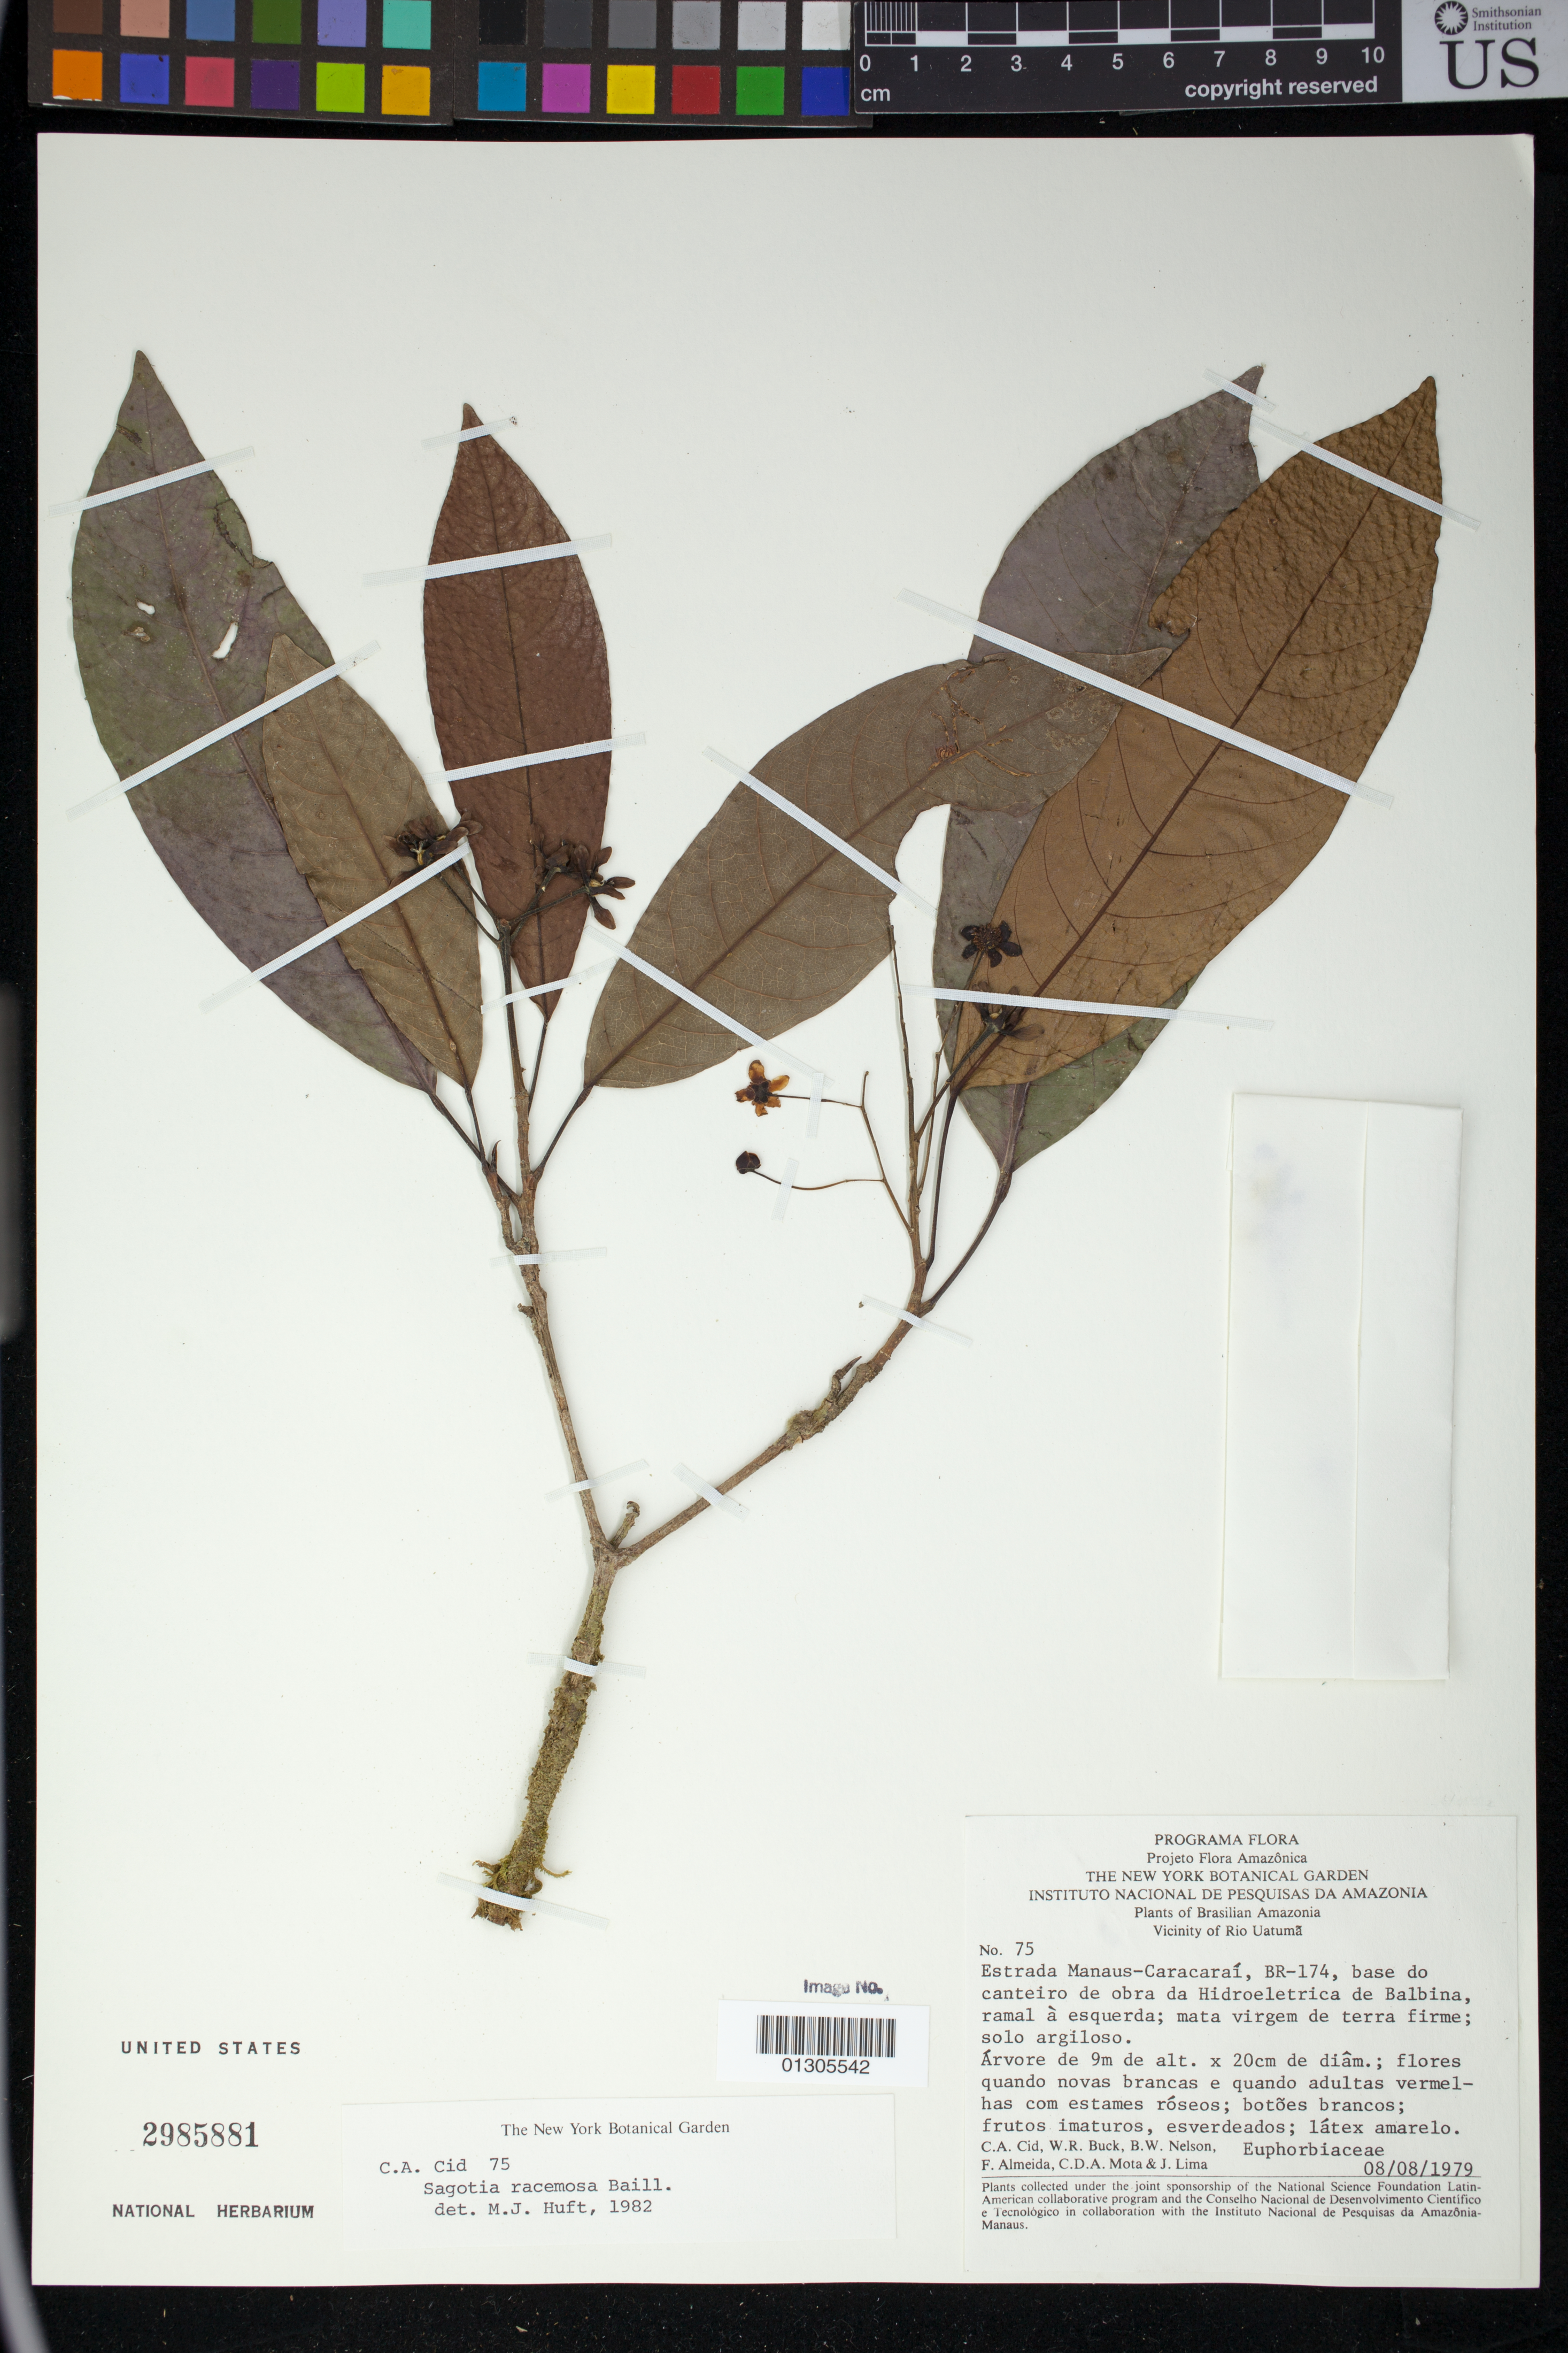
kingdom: Plantae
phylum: Tracheophyta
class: Magnoliopsida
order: Malpighiales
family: Euphorbiaceae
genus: Sagotia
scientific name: Sagotia racemosa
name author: Baill.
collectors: C. A. Cid Ferreira, W. R. Buck, B. W. Nelson, F. Almeda, C. D. A. Mota & J. Lima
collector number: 75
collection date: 1979-08-08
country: Brazil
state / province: Amazonas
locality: Vicinity of Rio Uatuma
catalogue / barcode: US 2985881